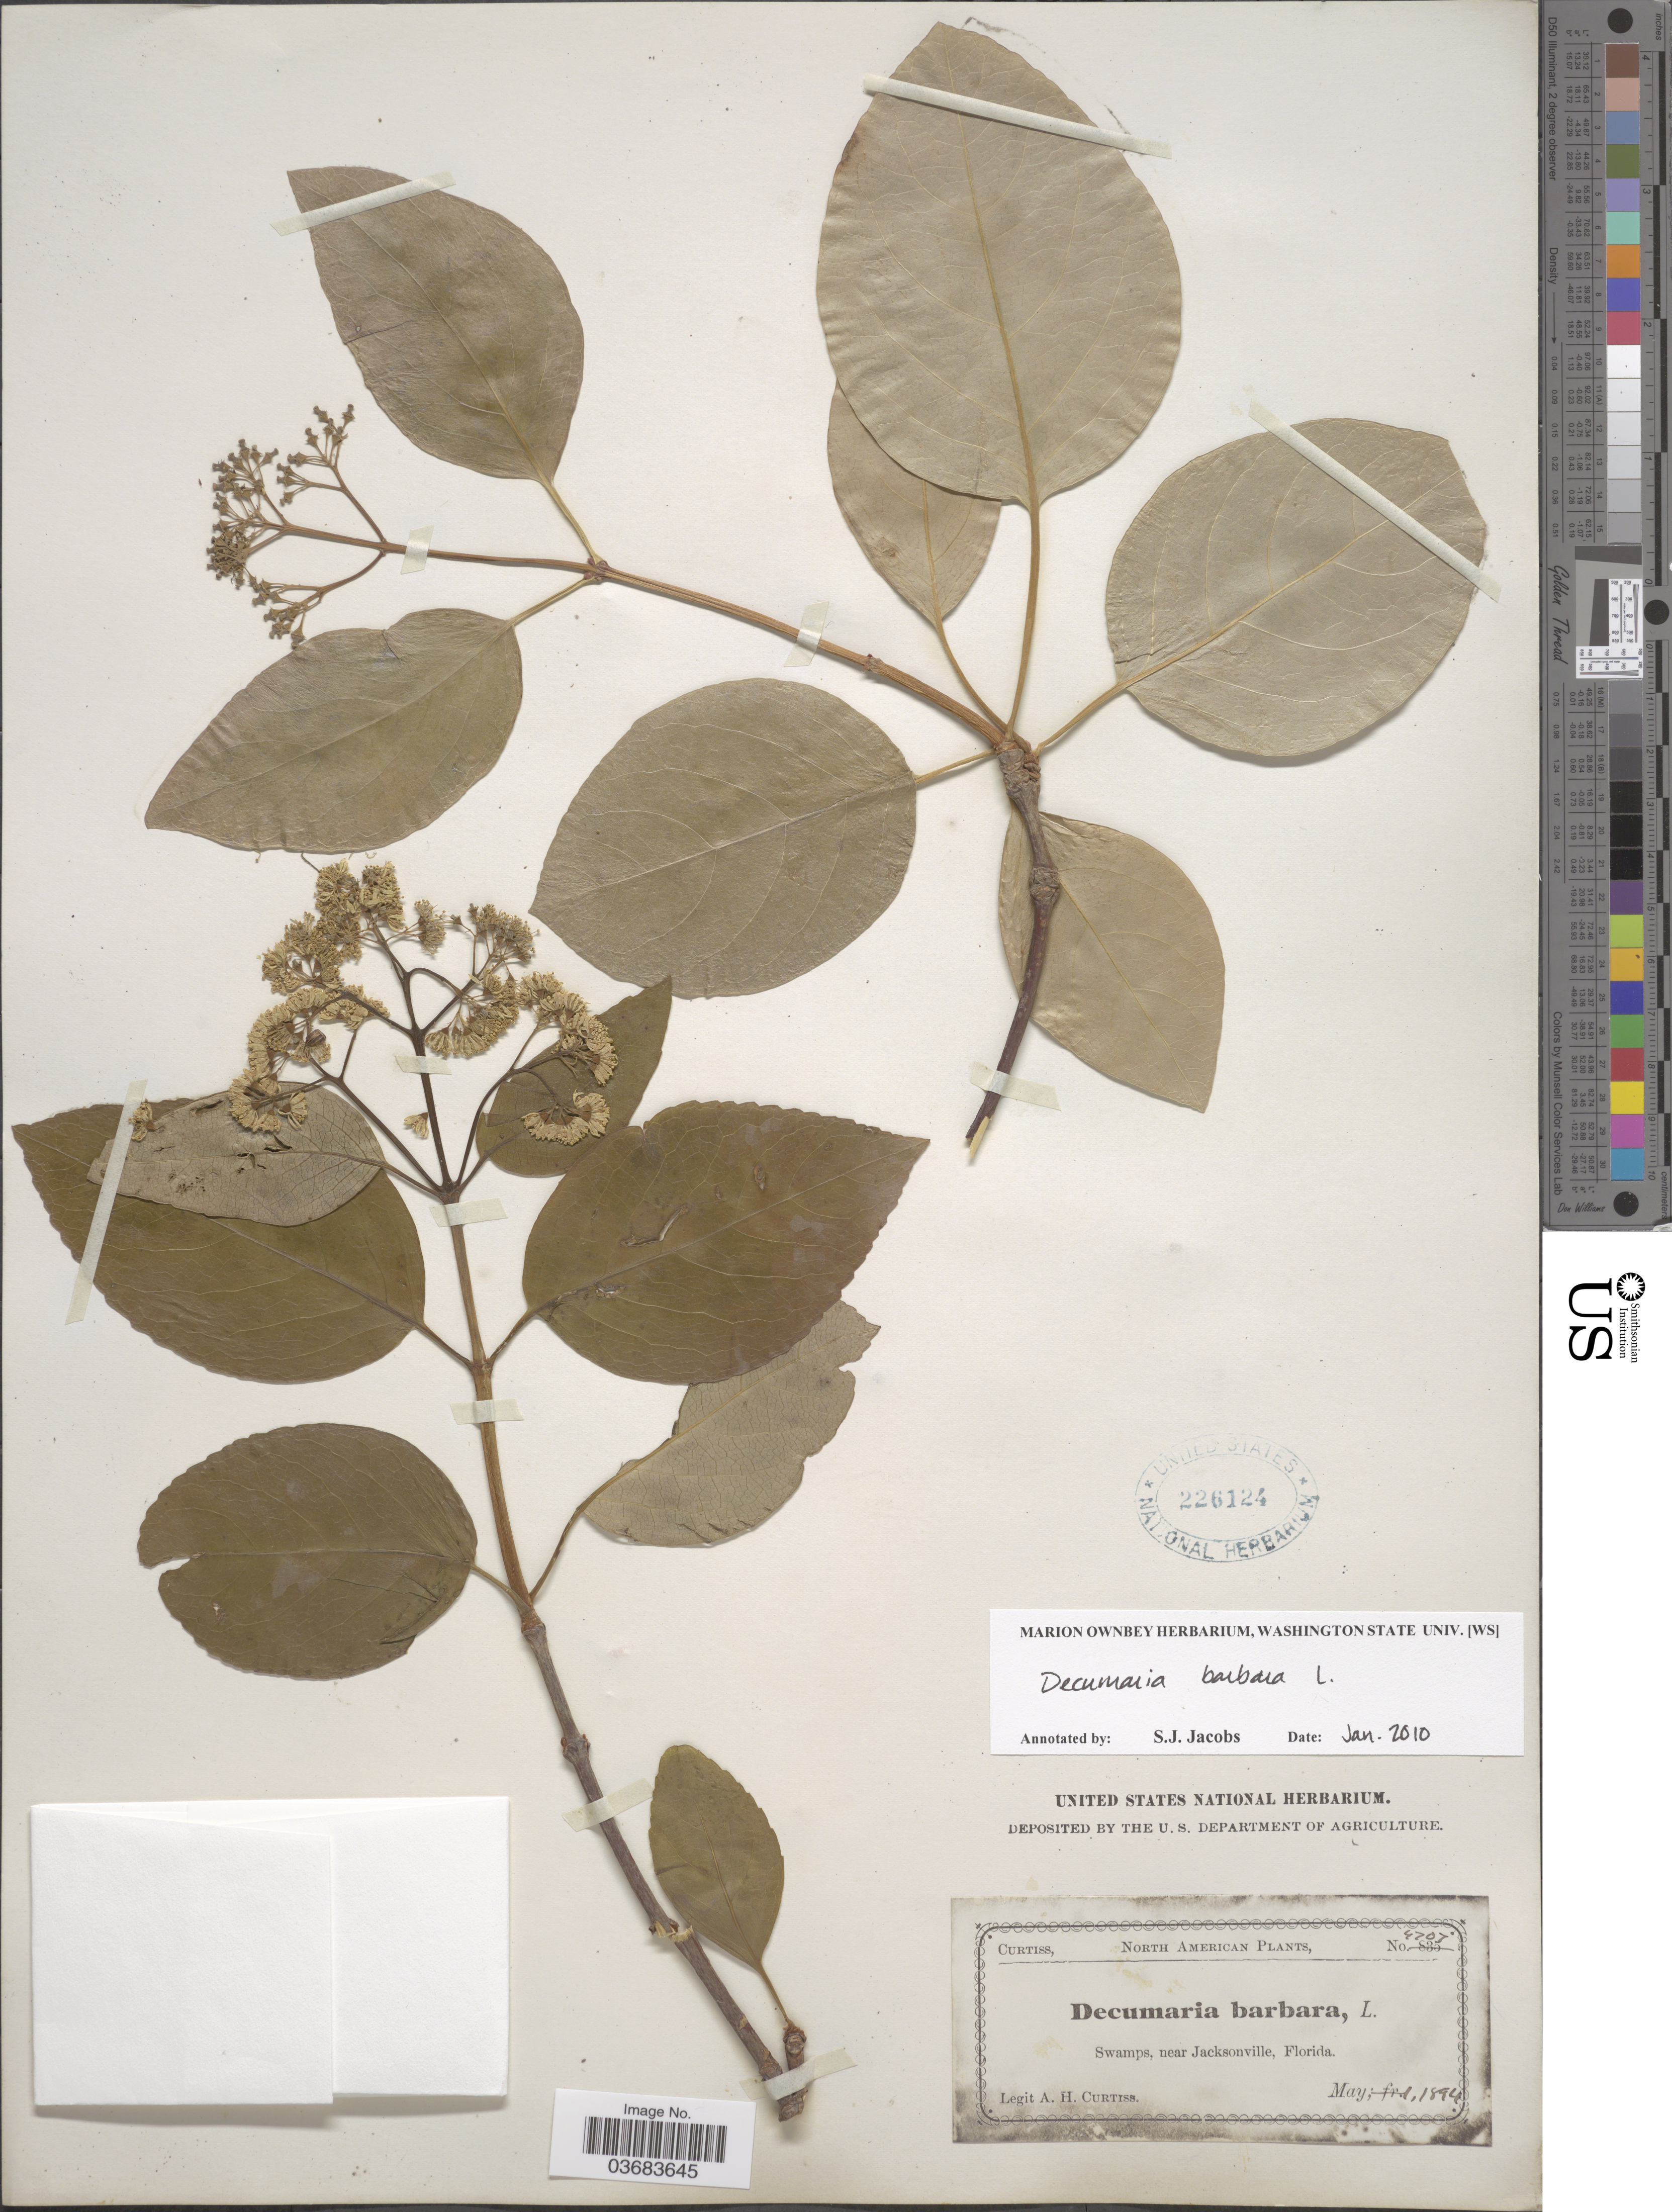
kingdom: Plantae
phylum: Tracheophyta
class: Magnoliopsida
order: Cornales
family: Hydrangeaceae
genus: Hydrangea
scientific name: Hydrangea barbara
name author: (L.) Bernd Schulz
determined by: Strong, Mark T., (BOT), Smithsonian Institution - National Museum of Natural History (UNITED STATES)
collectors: A. H. Curtiss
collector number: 4707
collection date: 1894-05-01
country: United States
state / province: Florida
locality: Swamps, near Jacksonville.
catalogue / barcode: US 226124